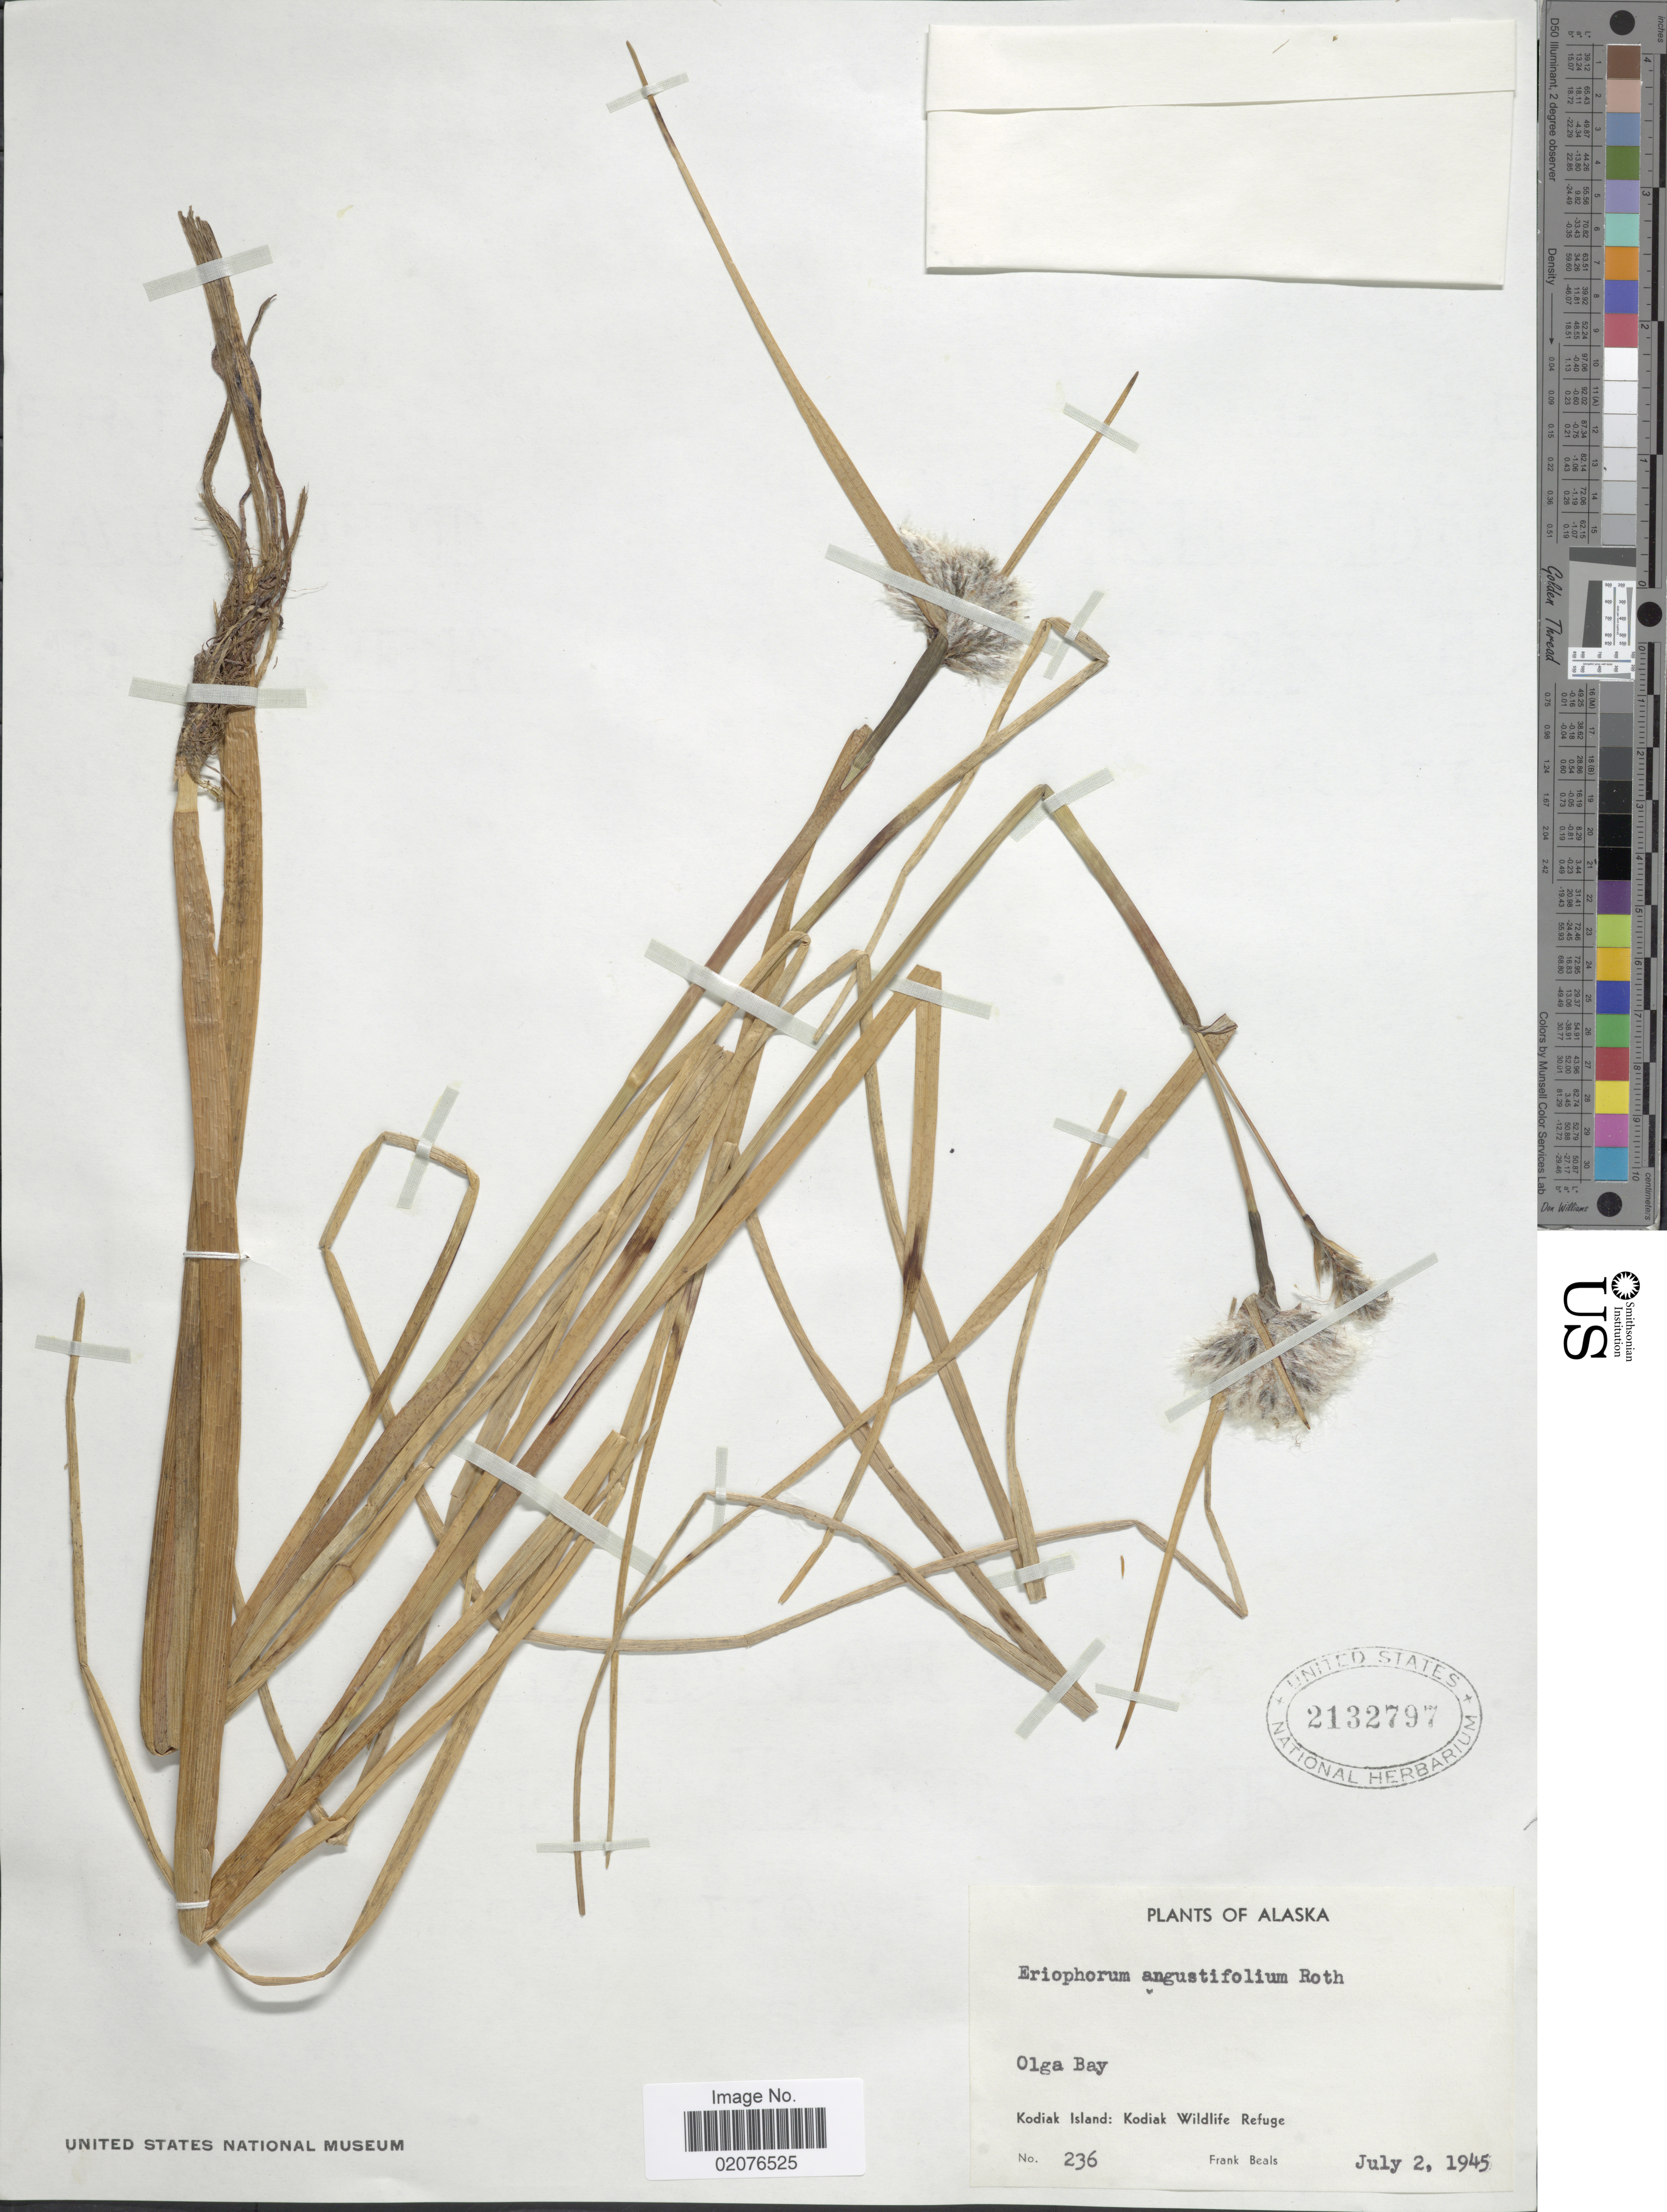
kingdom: Plantae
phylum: Tracheophyta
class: Liliopsida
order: Poales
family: Cyperaceae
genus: Eriophorum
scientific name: Eriophorum angustifolium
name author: Honck.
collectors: F. Beals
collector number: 236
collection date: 1945-07-02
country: United States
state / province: Alaska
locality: Olga Bay, Kodiak Island: Kodiak Wildlife Refuge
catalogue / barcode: US 2132797